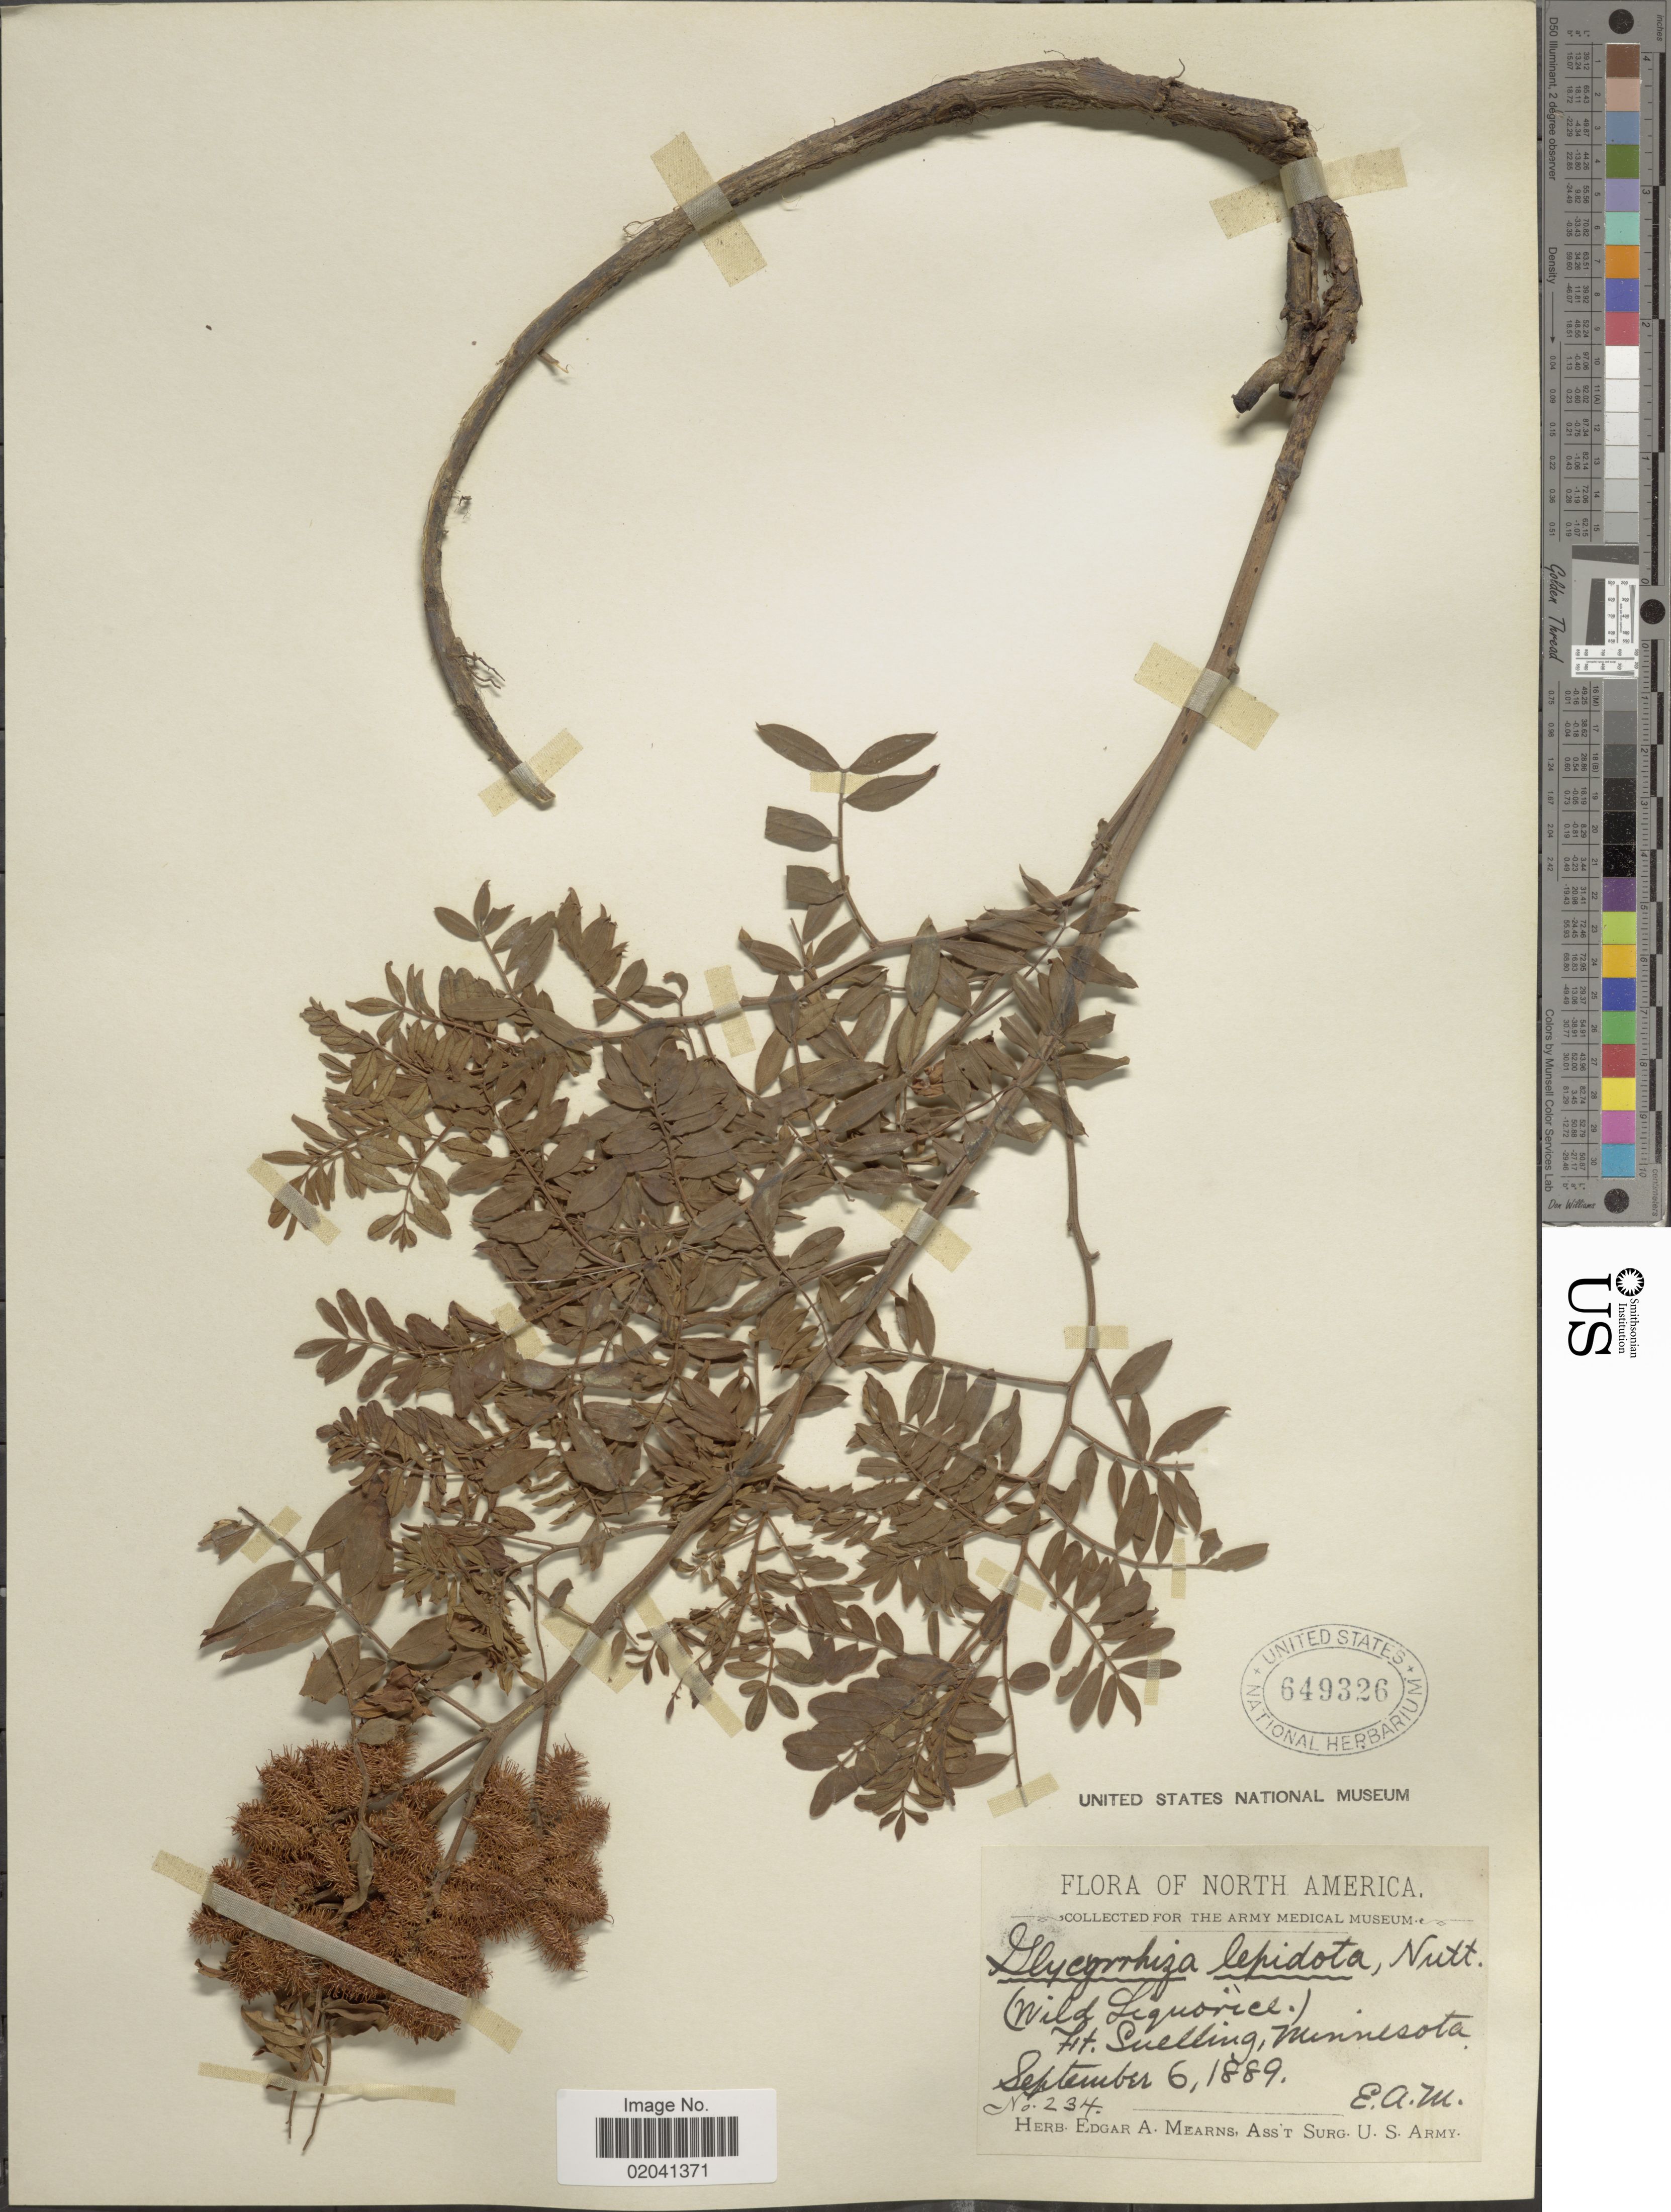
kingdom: Plantae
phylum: Tracheophyta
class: Magnoliopsida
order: Fabales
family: Fabaceae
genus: Glycyrrhiza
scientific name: Glycyrrhiza lepidota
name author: Pursh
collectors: E. A. Mearns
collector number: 234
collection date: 1889-09-06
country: United States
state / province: Minnesota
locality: Ft. Snelling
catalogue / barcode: US 649326